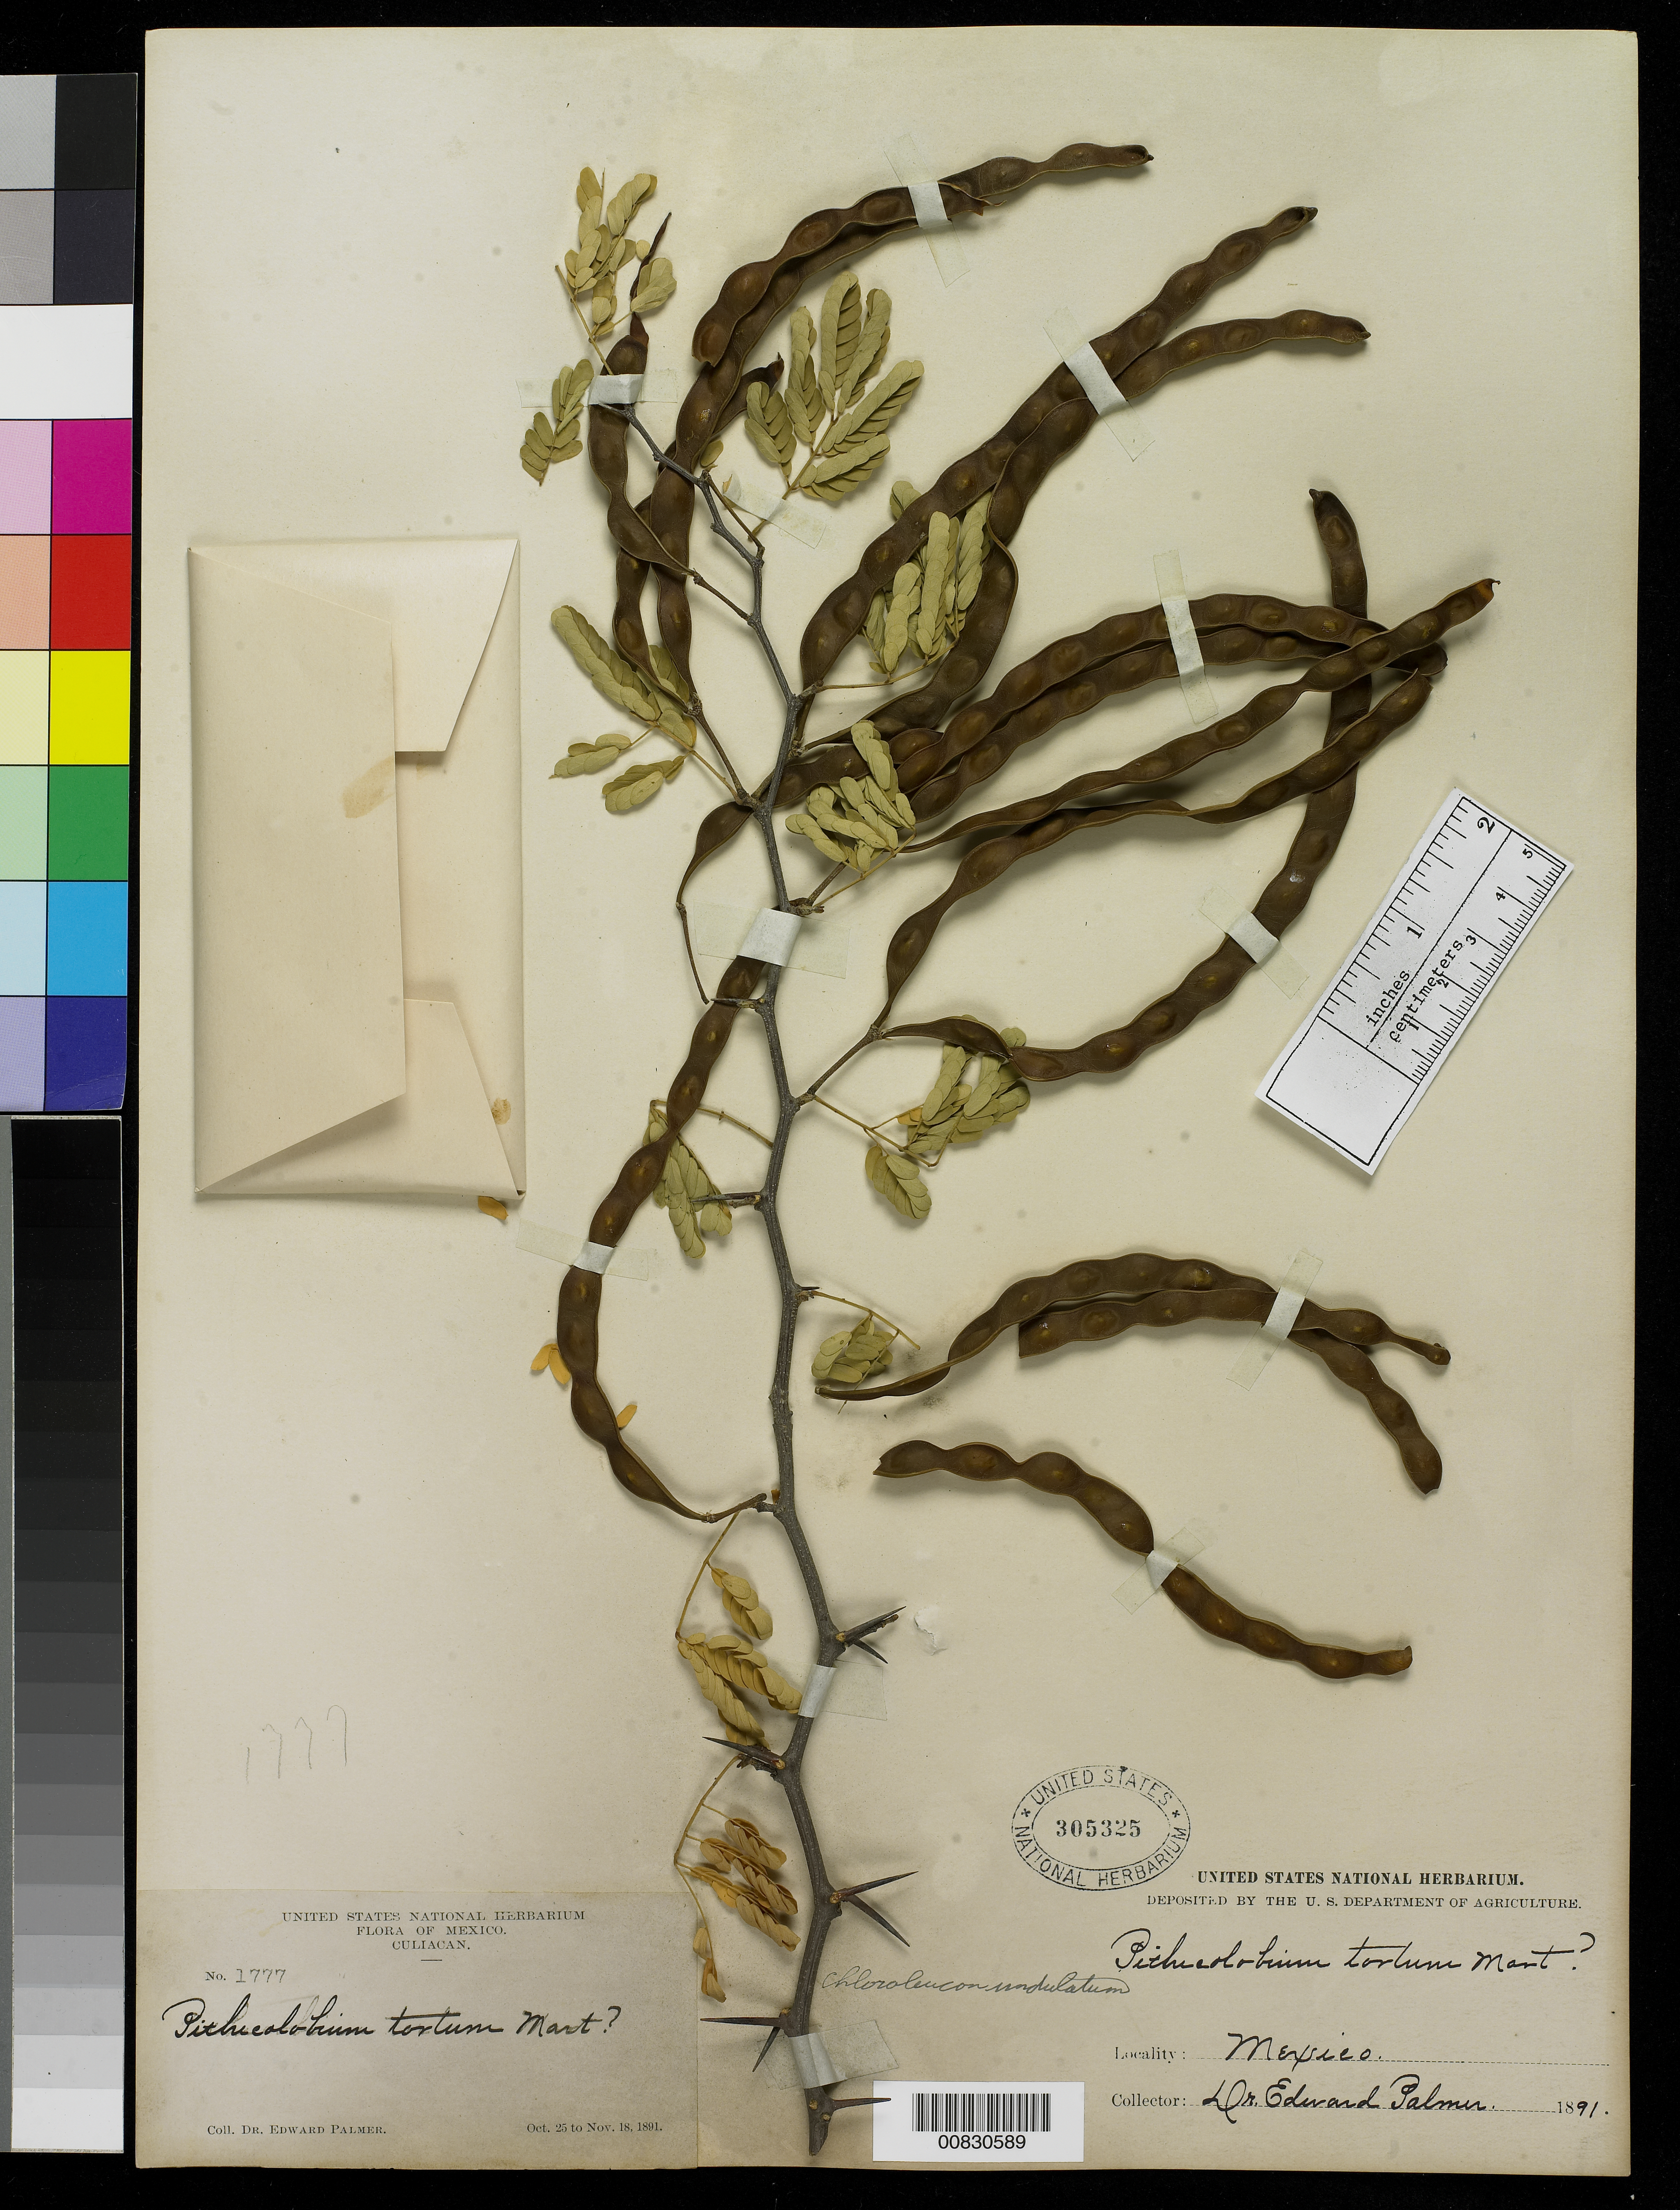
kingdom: Plantae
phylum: Tracheophyta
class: Magnoliopsida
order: Fabales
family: Fabaceae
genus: Chloroleucon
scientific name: Chloroleucon mangense var. leucospermum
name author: (Brandegee) Barneby & J.W. Grimes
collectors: E. Palmer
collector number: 1777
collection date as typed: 25 Oct 1891 to 18 Nov 1891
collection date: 1891-10-25/1891-11-18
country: Mexico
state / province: Sinaloa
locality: Culiacan, Sinaloa.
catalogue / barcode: US 305325